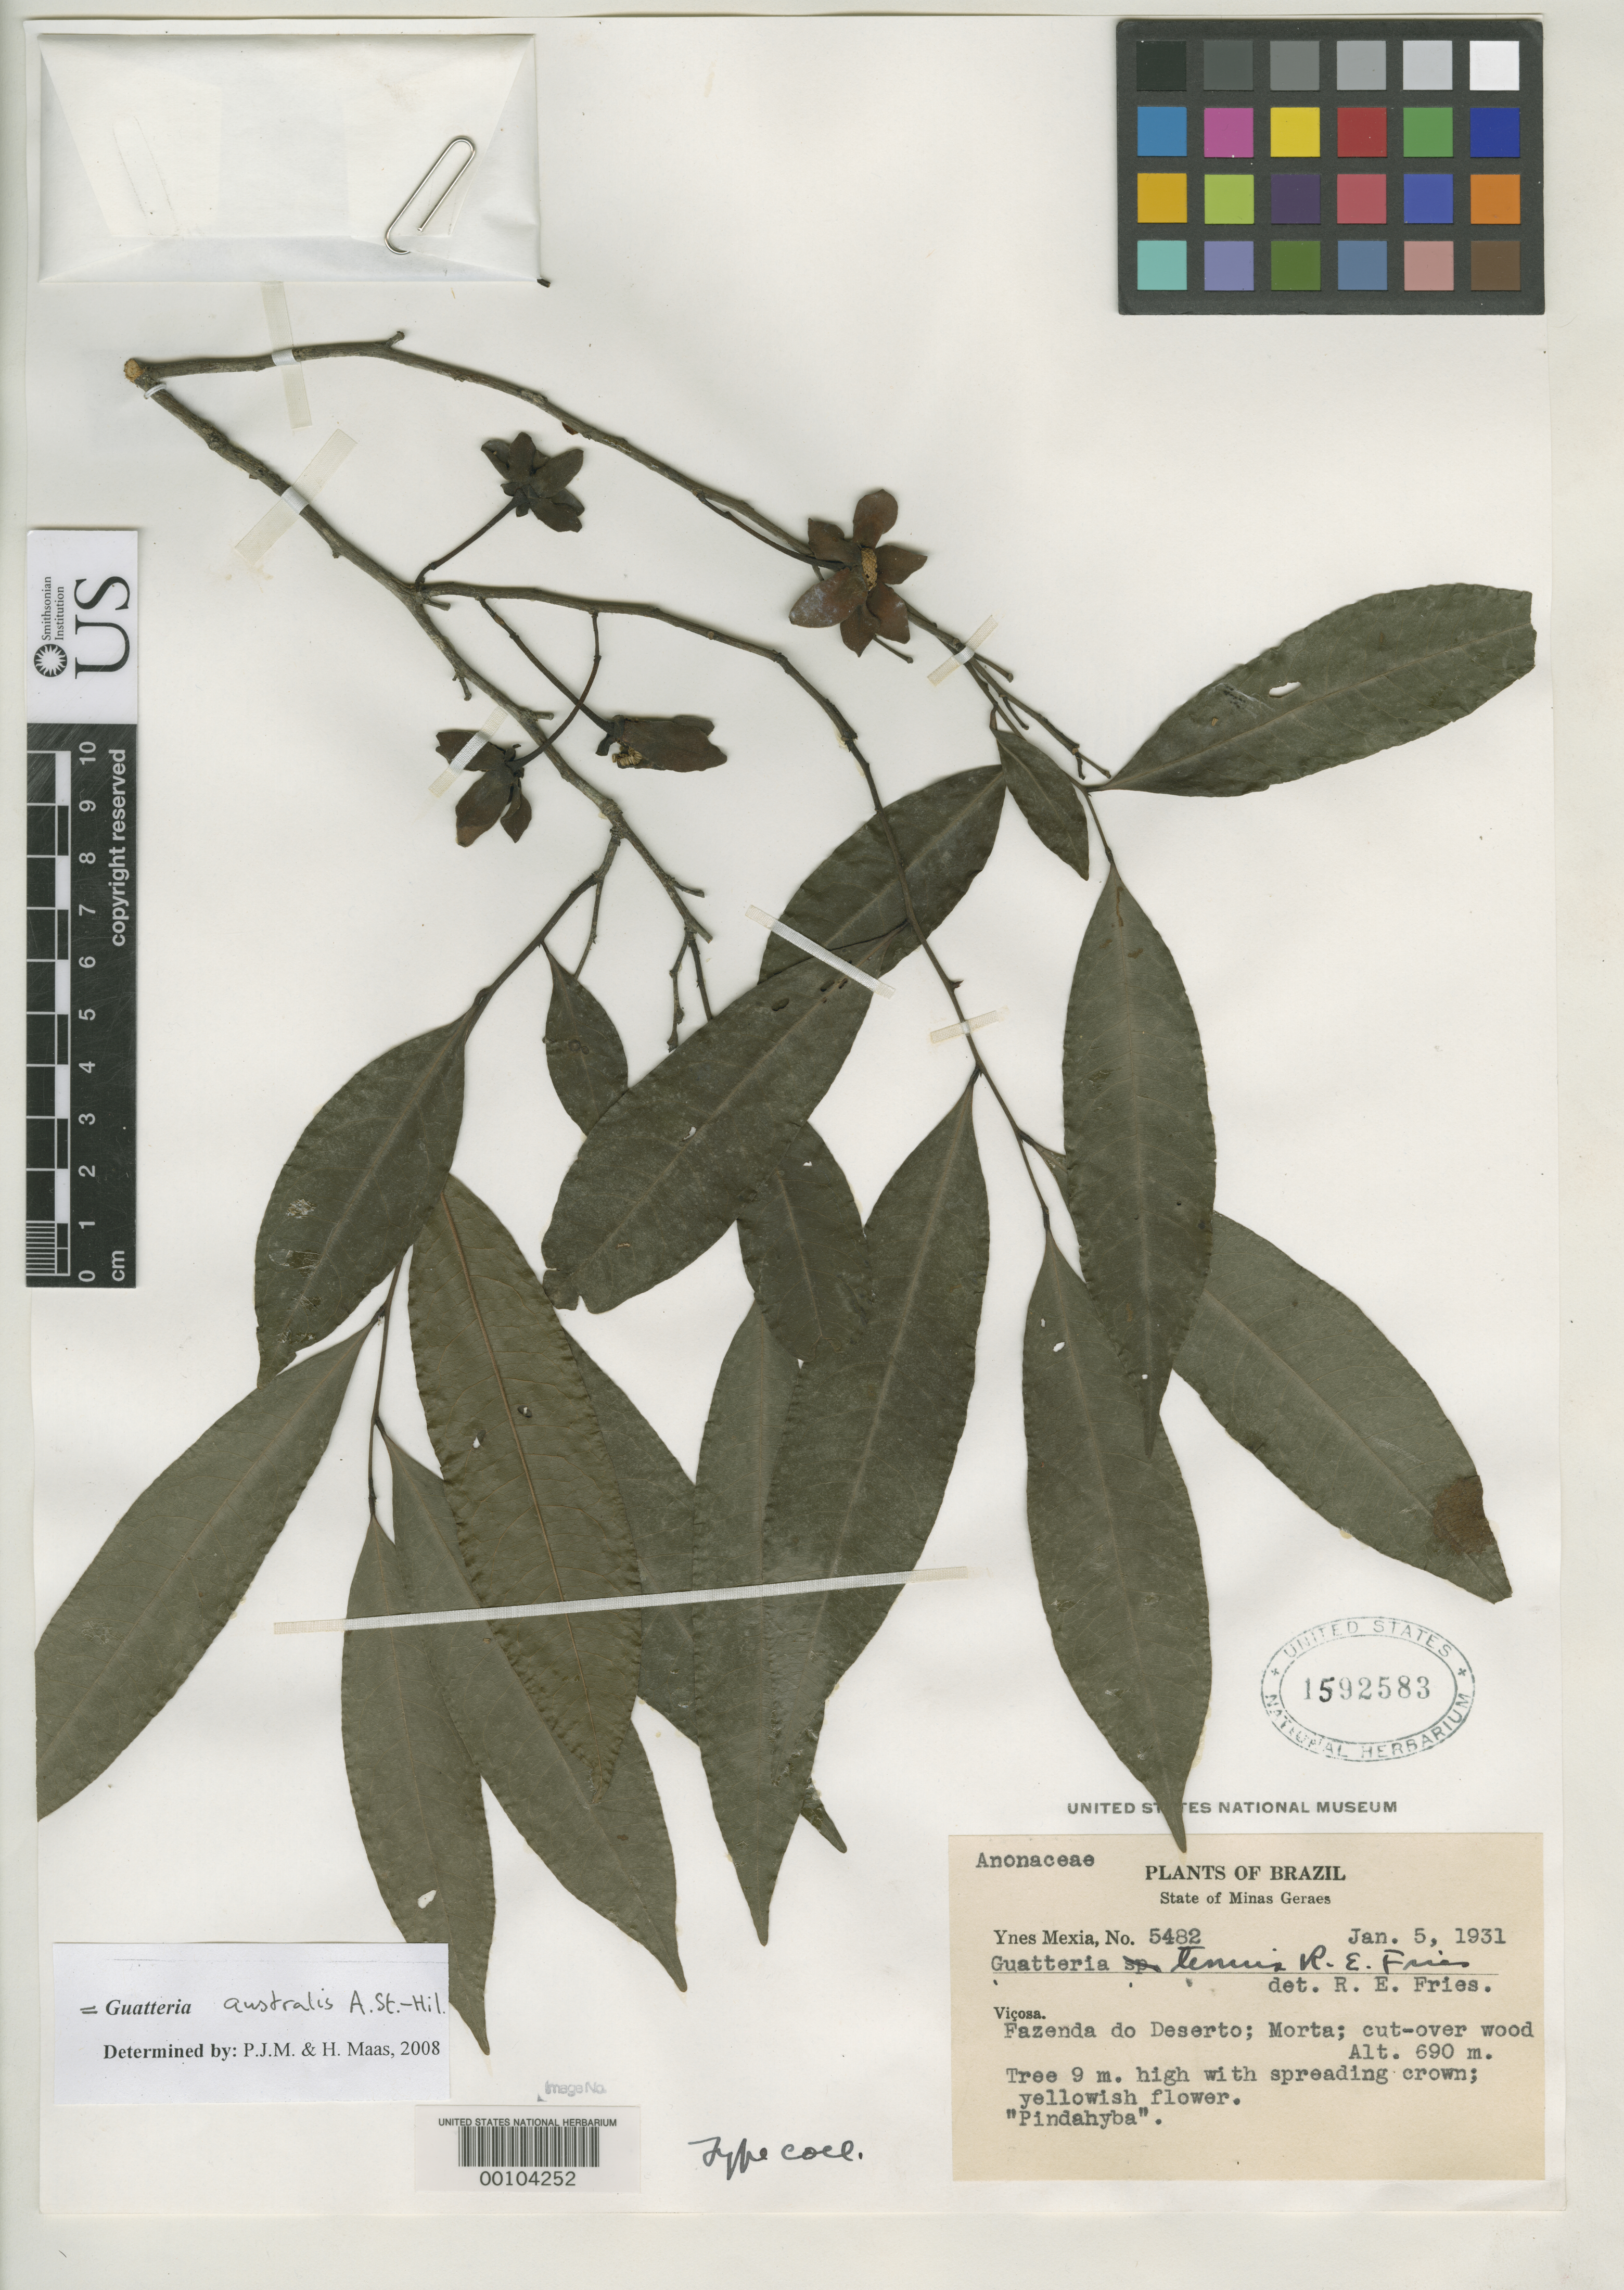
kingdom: Plantae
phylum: Tracheophyta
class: Magnoliopsida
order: Magnoliales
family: Annonaceae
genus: Guatteria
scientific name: Guatteria tenuis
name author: R.E. Fr.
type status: Isotype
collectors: Y. Mexia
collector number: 5482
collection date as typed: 05 Jan 1931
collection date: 1931-01-05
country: Brazil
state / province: Minas Gerais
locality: Vicosa, Fazenda do Deserto, Morta.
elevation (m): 690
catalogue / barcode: US 1592583